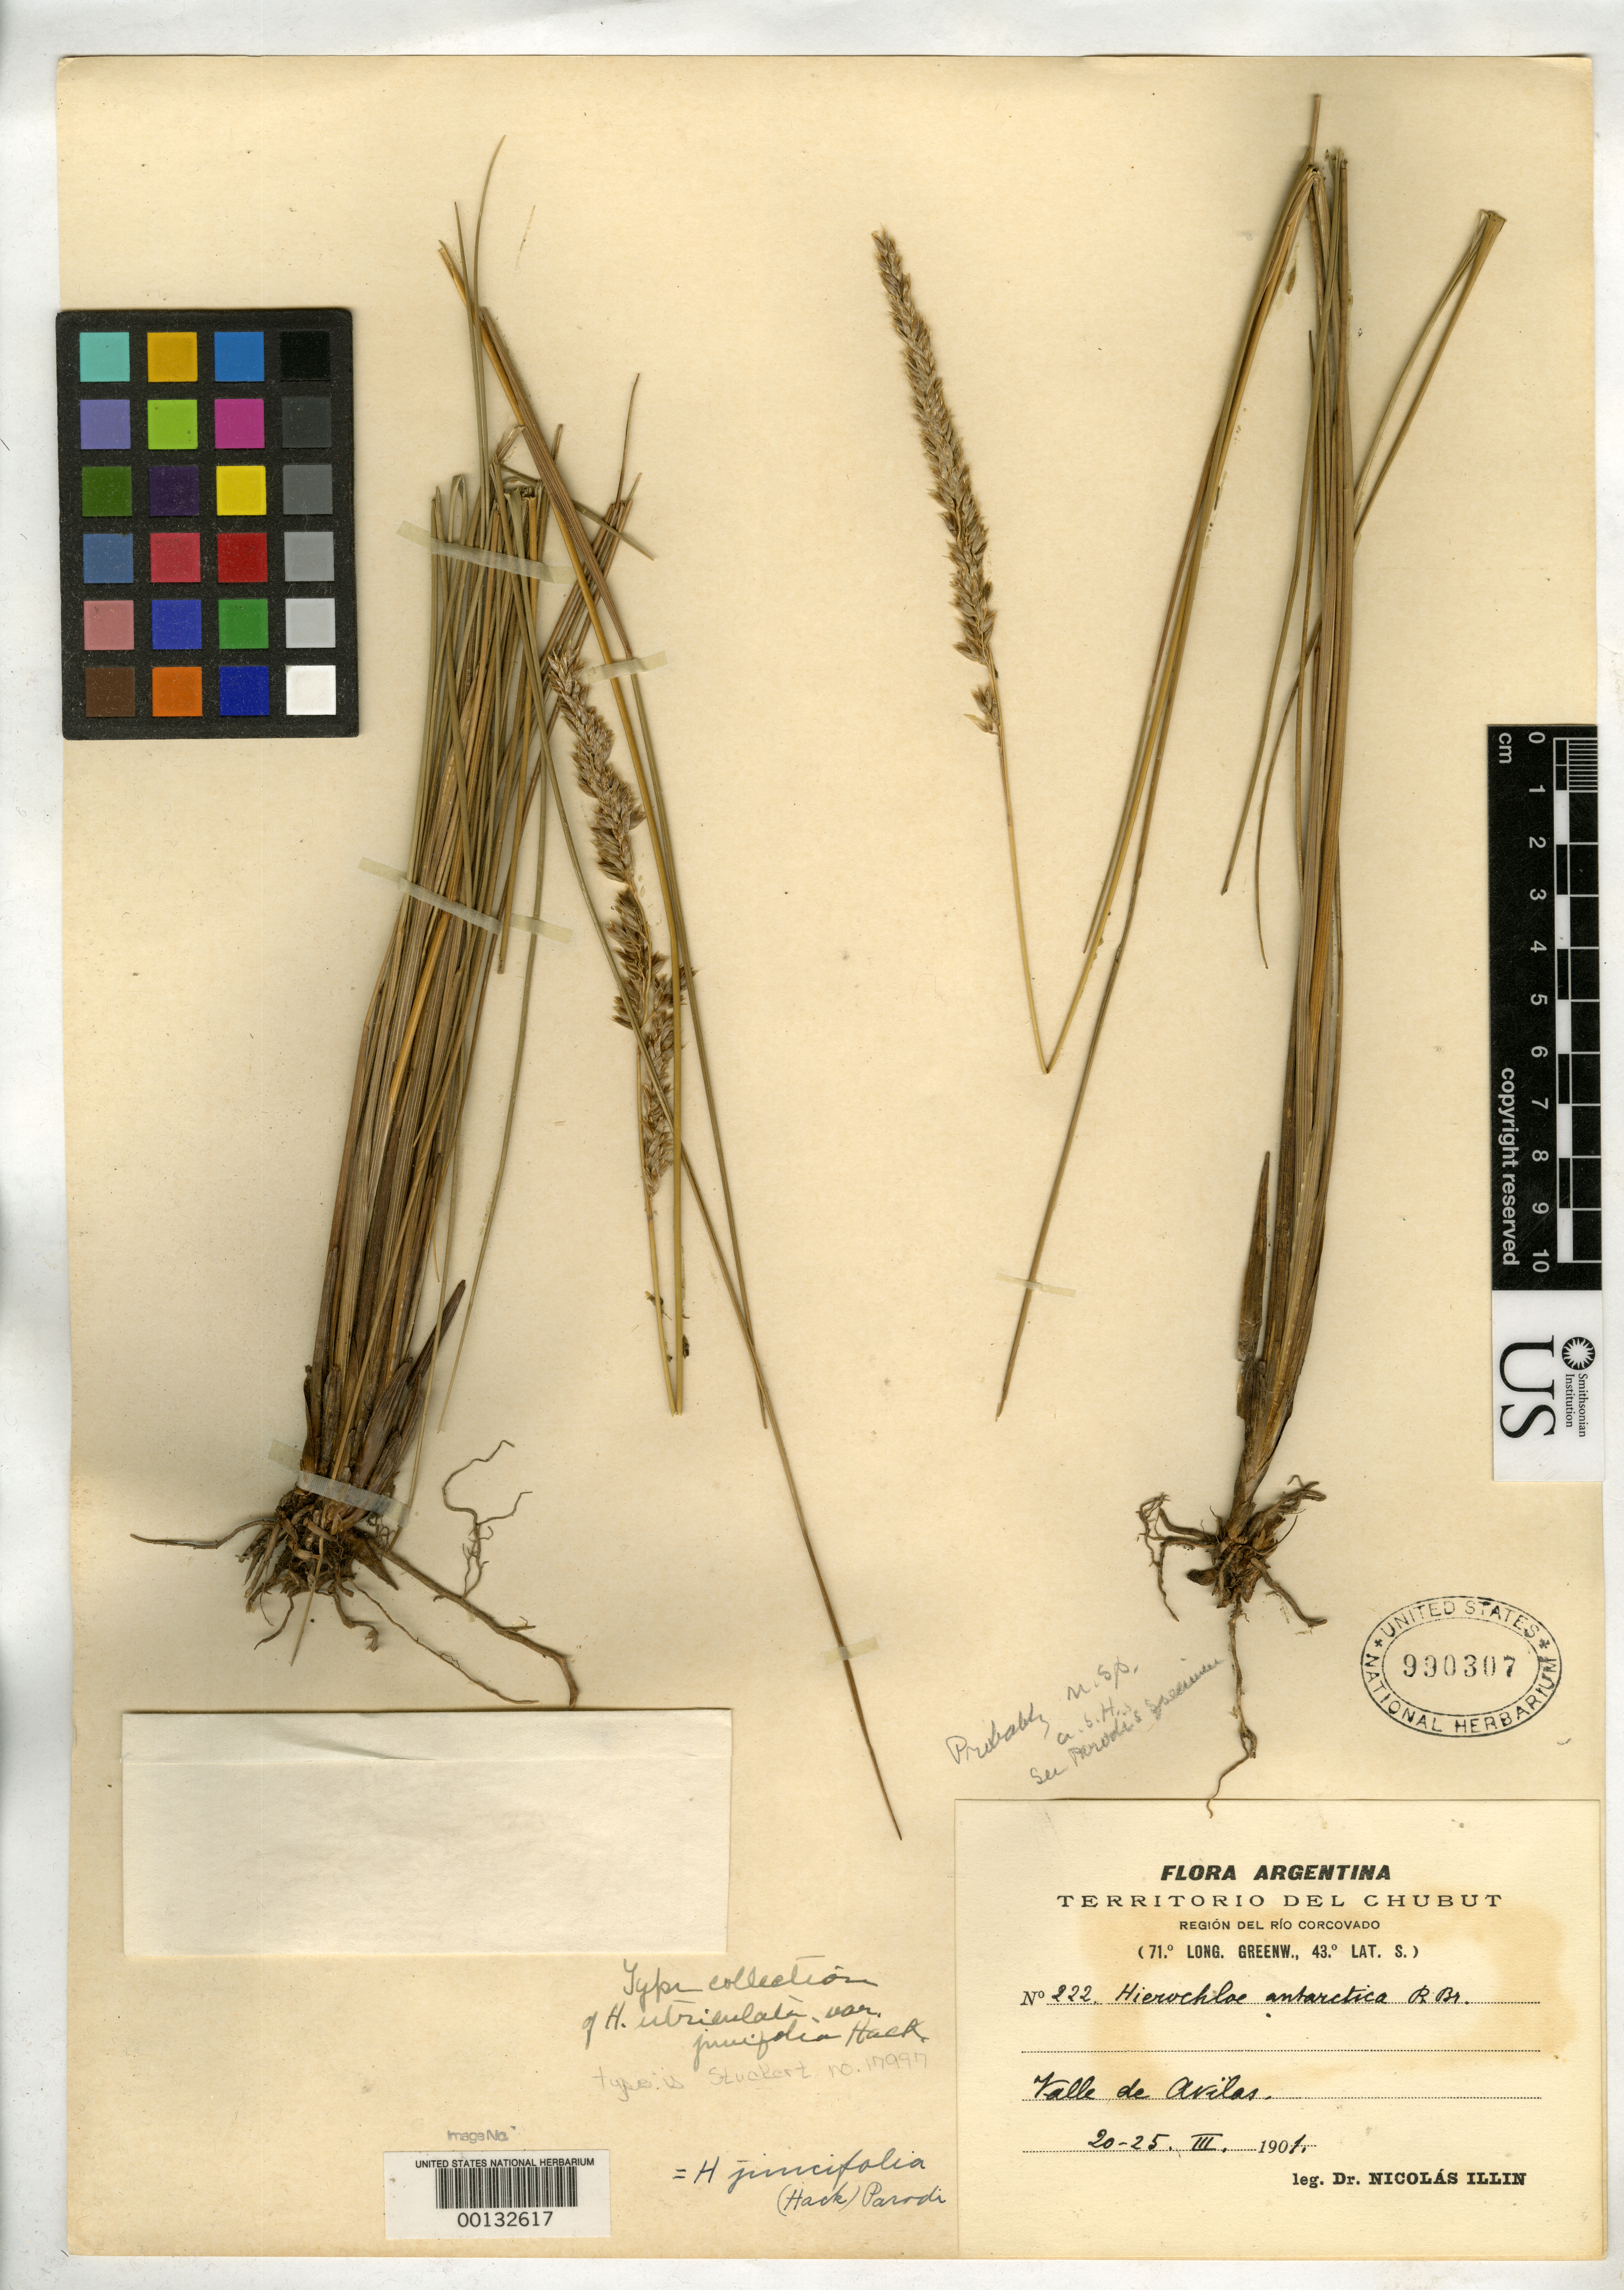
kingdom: Plantae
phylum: Tracheophyta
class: Liliopsida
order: Poales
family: Poaceae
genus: Hierochloe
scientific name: Hierochloe utriculata var. juncifolia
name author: Hack.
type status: Isotype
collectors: N. Illin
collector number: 222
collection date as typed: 20 Mar 1901 to 25 Mar 1901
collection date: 1901-03-20/1901-03-25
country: Argentina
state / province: Chubut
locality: Region of Rio Corcovado.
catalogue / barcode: US 990307